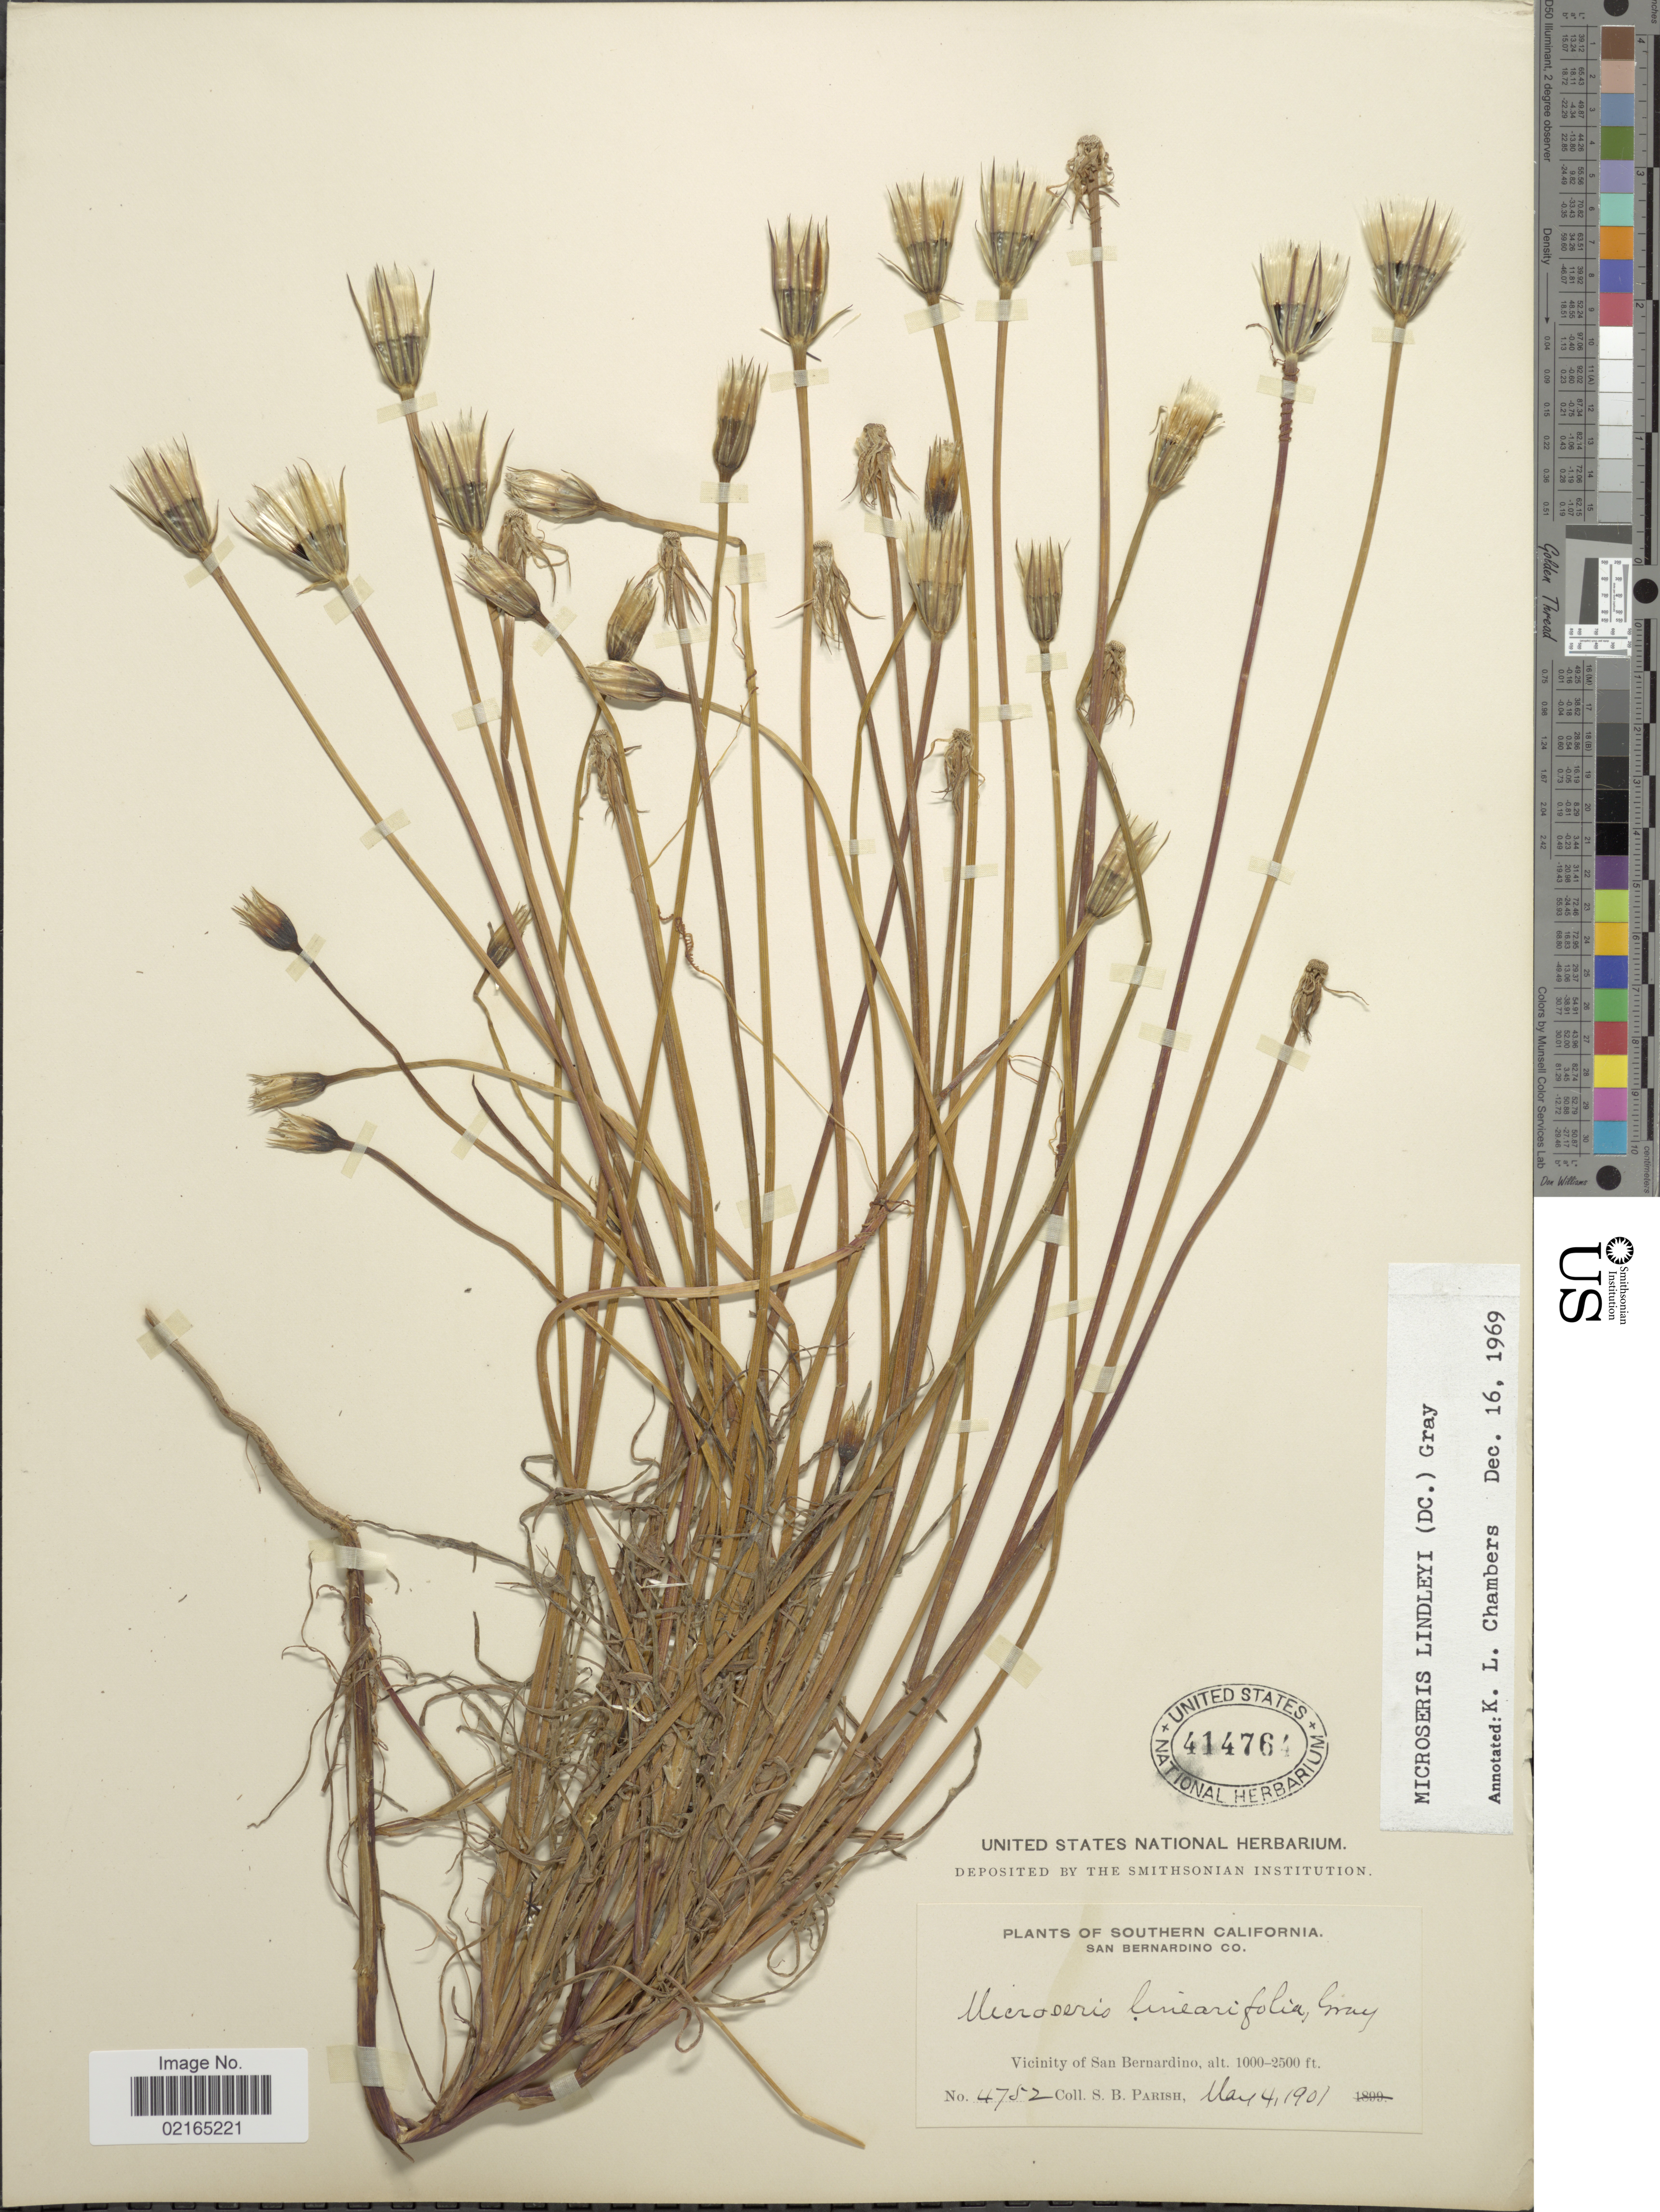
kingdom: Plantae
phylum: Tracheophyta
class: Magnoliopsida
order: Asterales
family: Asteraceae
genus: Uropappus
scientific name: Uropappus lindleyi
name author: (DC.) Nutt.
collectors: S. B. Parish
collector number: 4752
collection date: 1901-05-04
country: United States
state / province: California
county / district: San Bernardino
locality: Southern California, San Bernardino Co, vicinity of San Bernardino.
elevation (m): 305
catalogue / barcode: US 414764